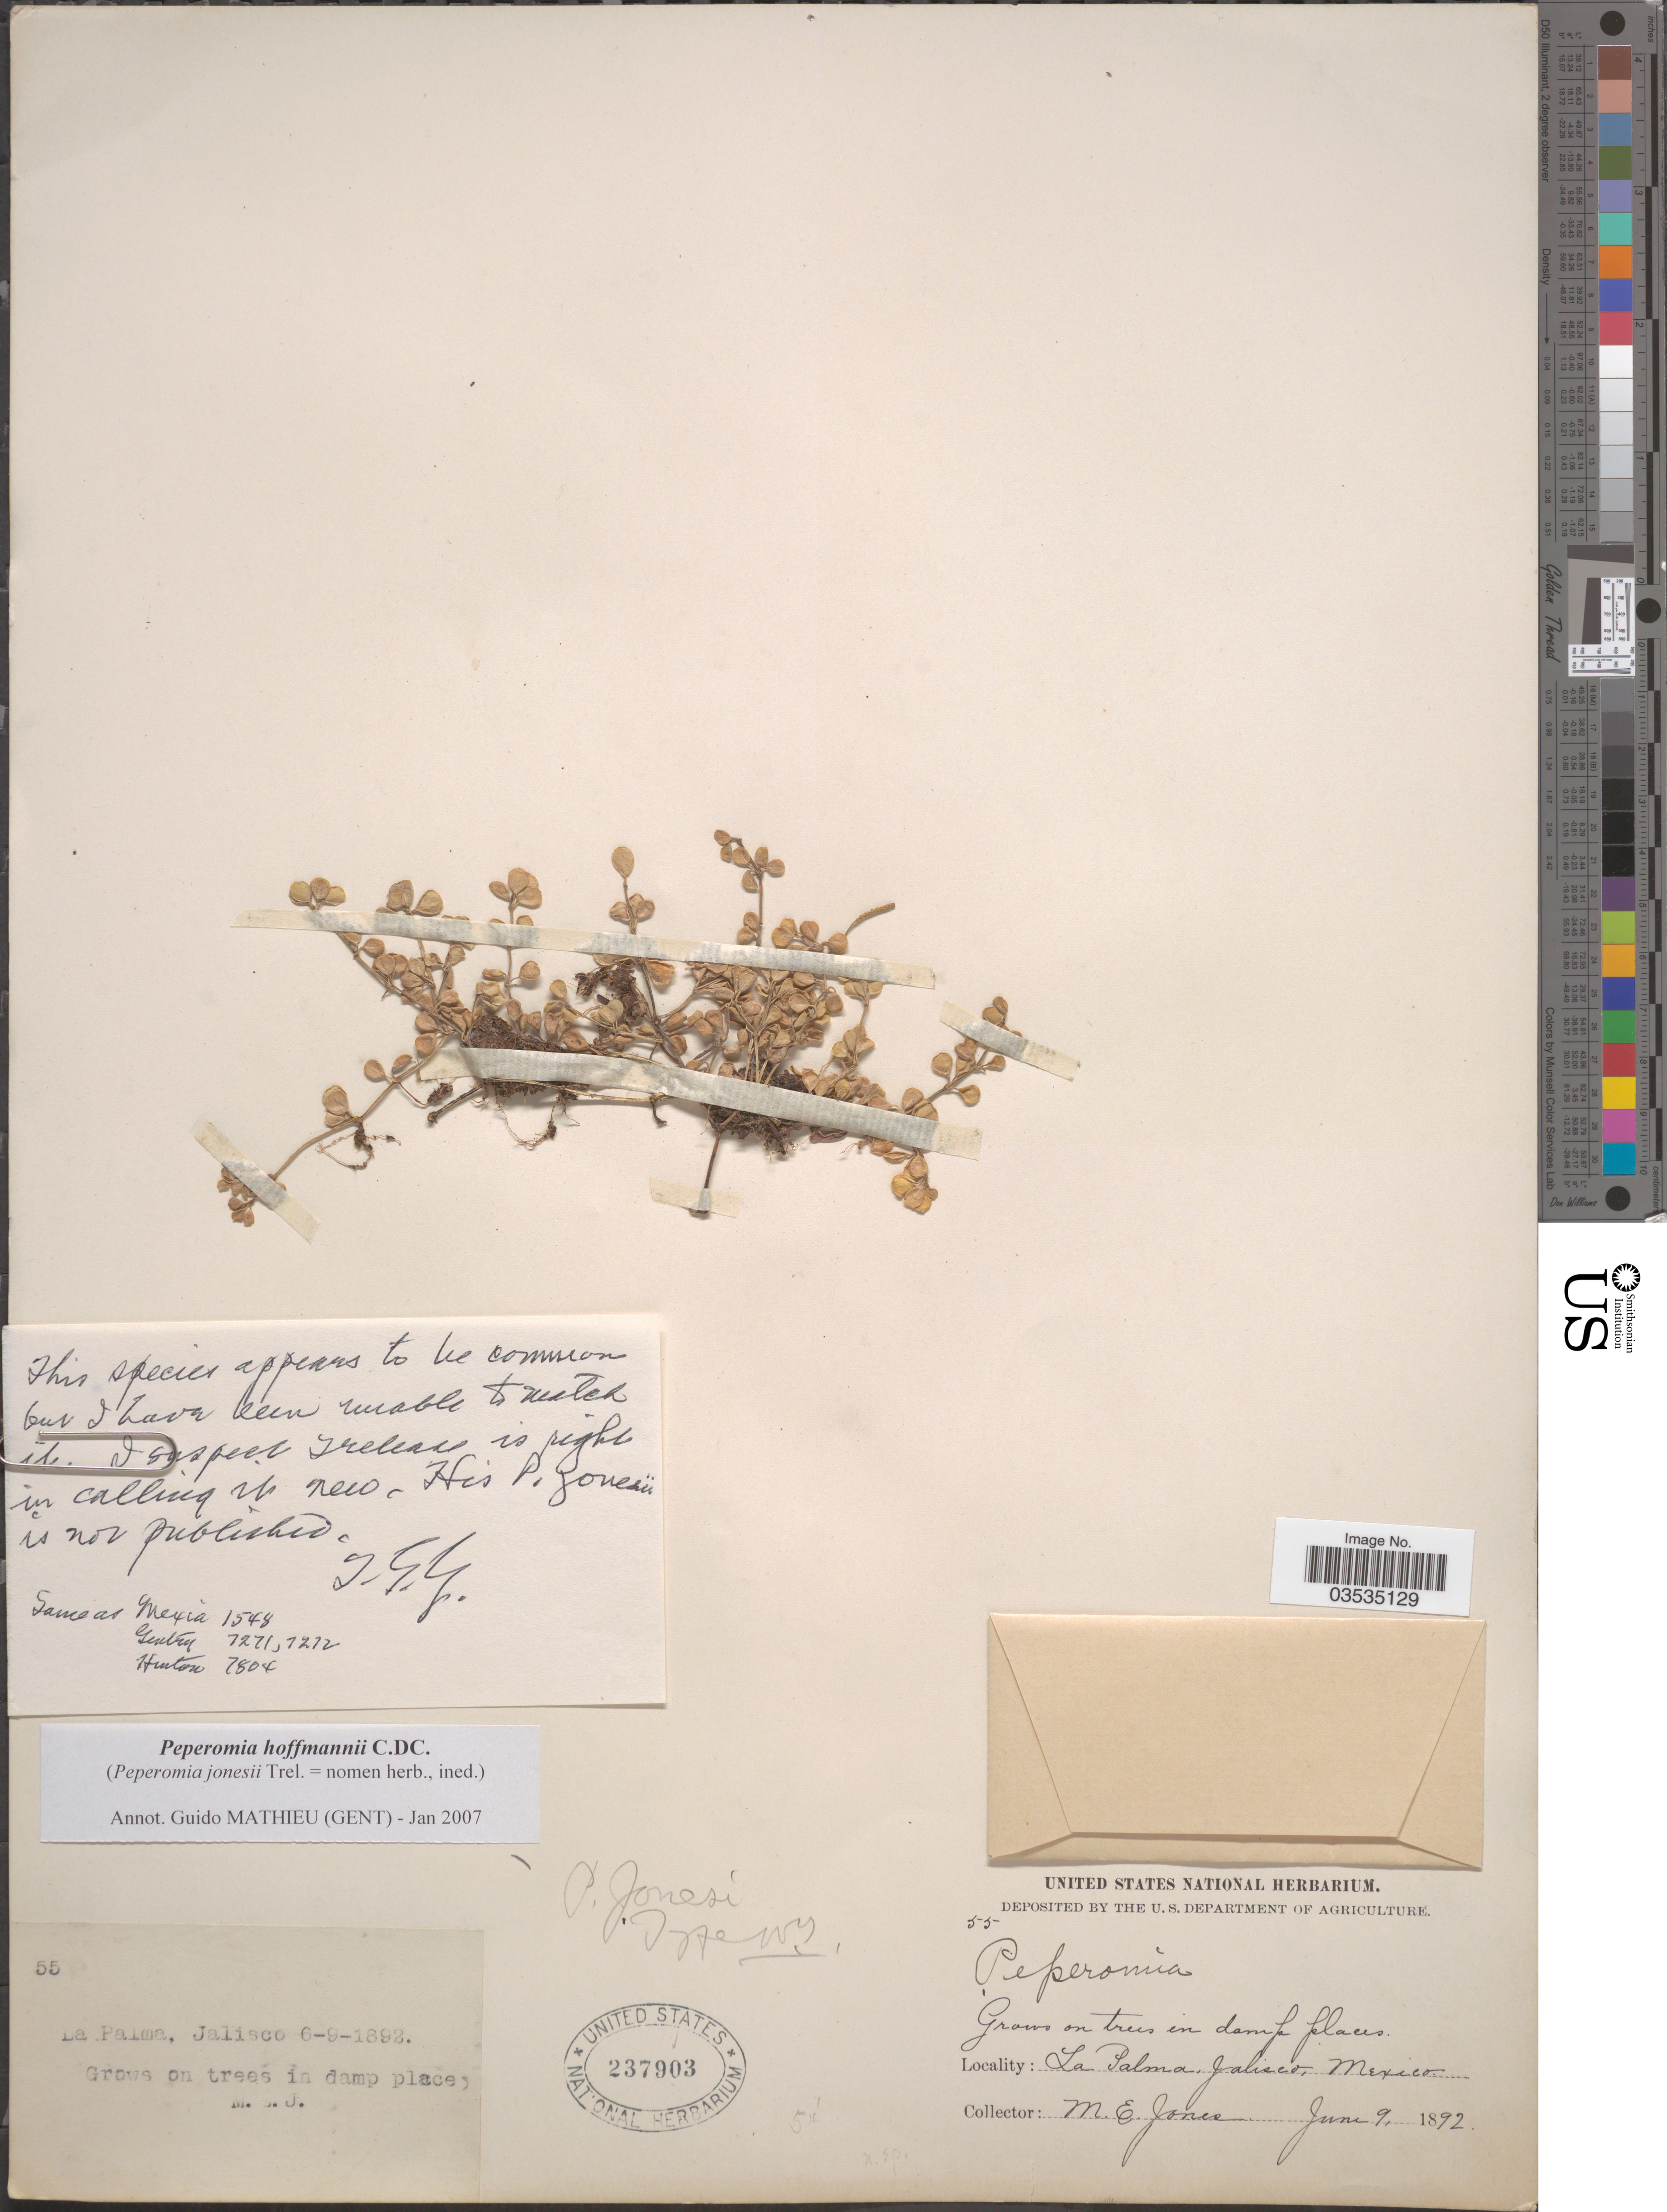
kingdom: Plantae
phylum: Tracheophyta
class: Magnoliopsida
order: Piperales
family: Piperaceae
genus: Peperomia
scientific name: Peperomia hoffmannii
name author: C. DC.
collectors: M. E. Jones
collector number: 55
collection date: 1892-06-09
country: Mexico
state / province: Jalisco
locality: La Palma.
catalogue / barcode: US 237903